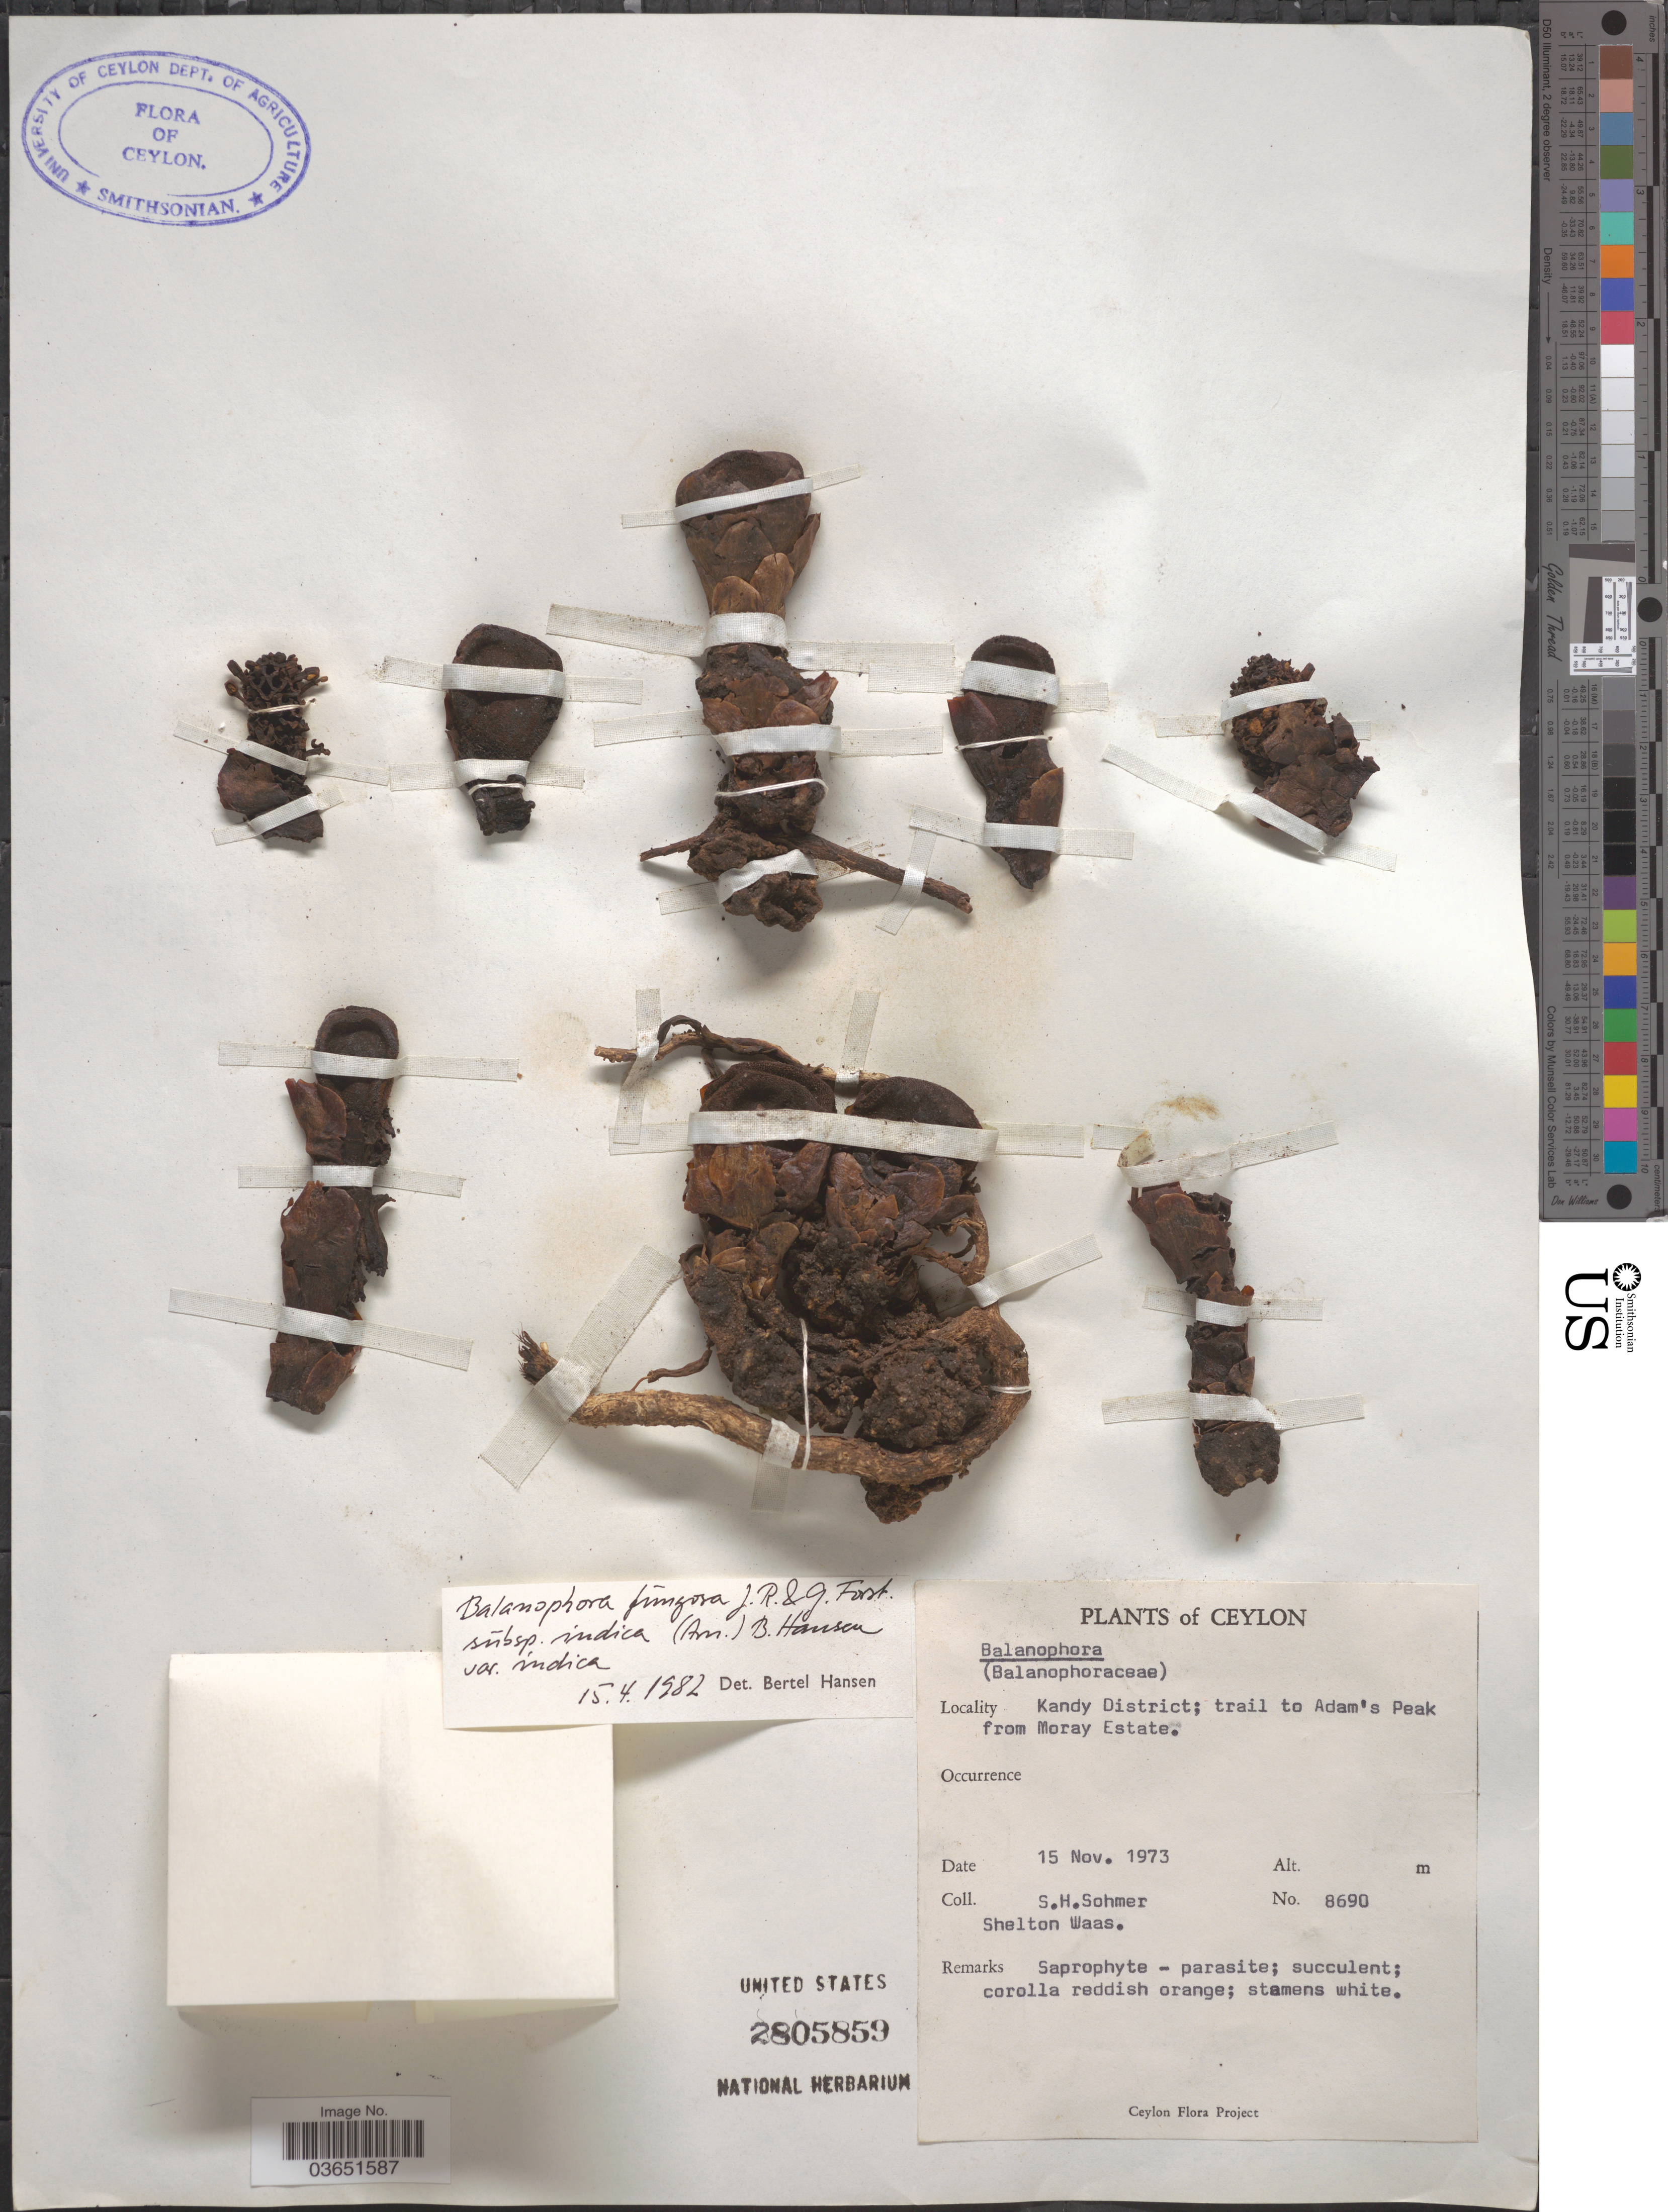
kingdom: Plantae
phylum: Tracheophyta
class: Magnoliopsida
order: Santalales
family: Balanophoraceae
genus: Balanophora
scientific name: Balanophora fungosa subsp. indica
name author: (Arn.) B. Hansen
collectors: S. H. Sohmer & S. Waas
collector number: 8690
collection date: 1973-11-15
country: Sri Lanka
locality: Ceylon. Kandy District; trail to Adam's Peak from Moray Estate.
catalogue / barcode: US 2805859